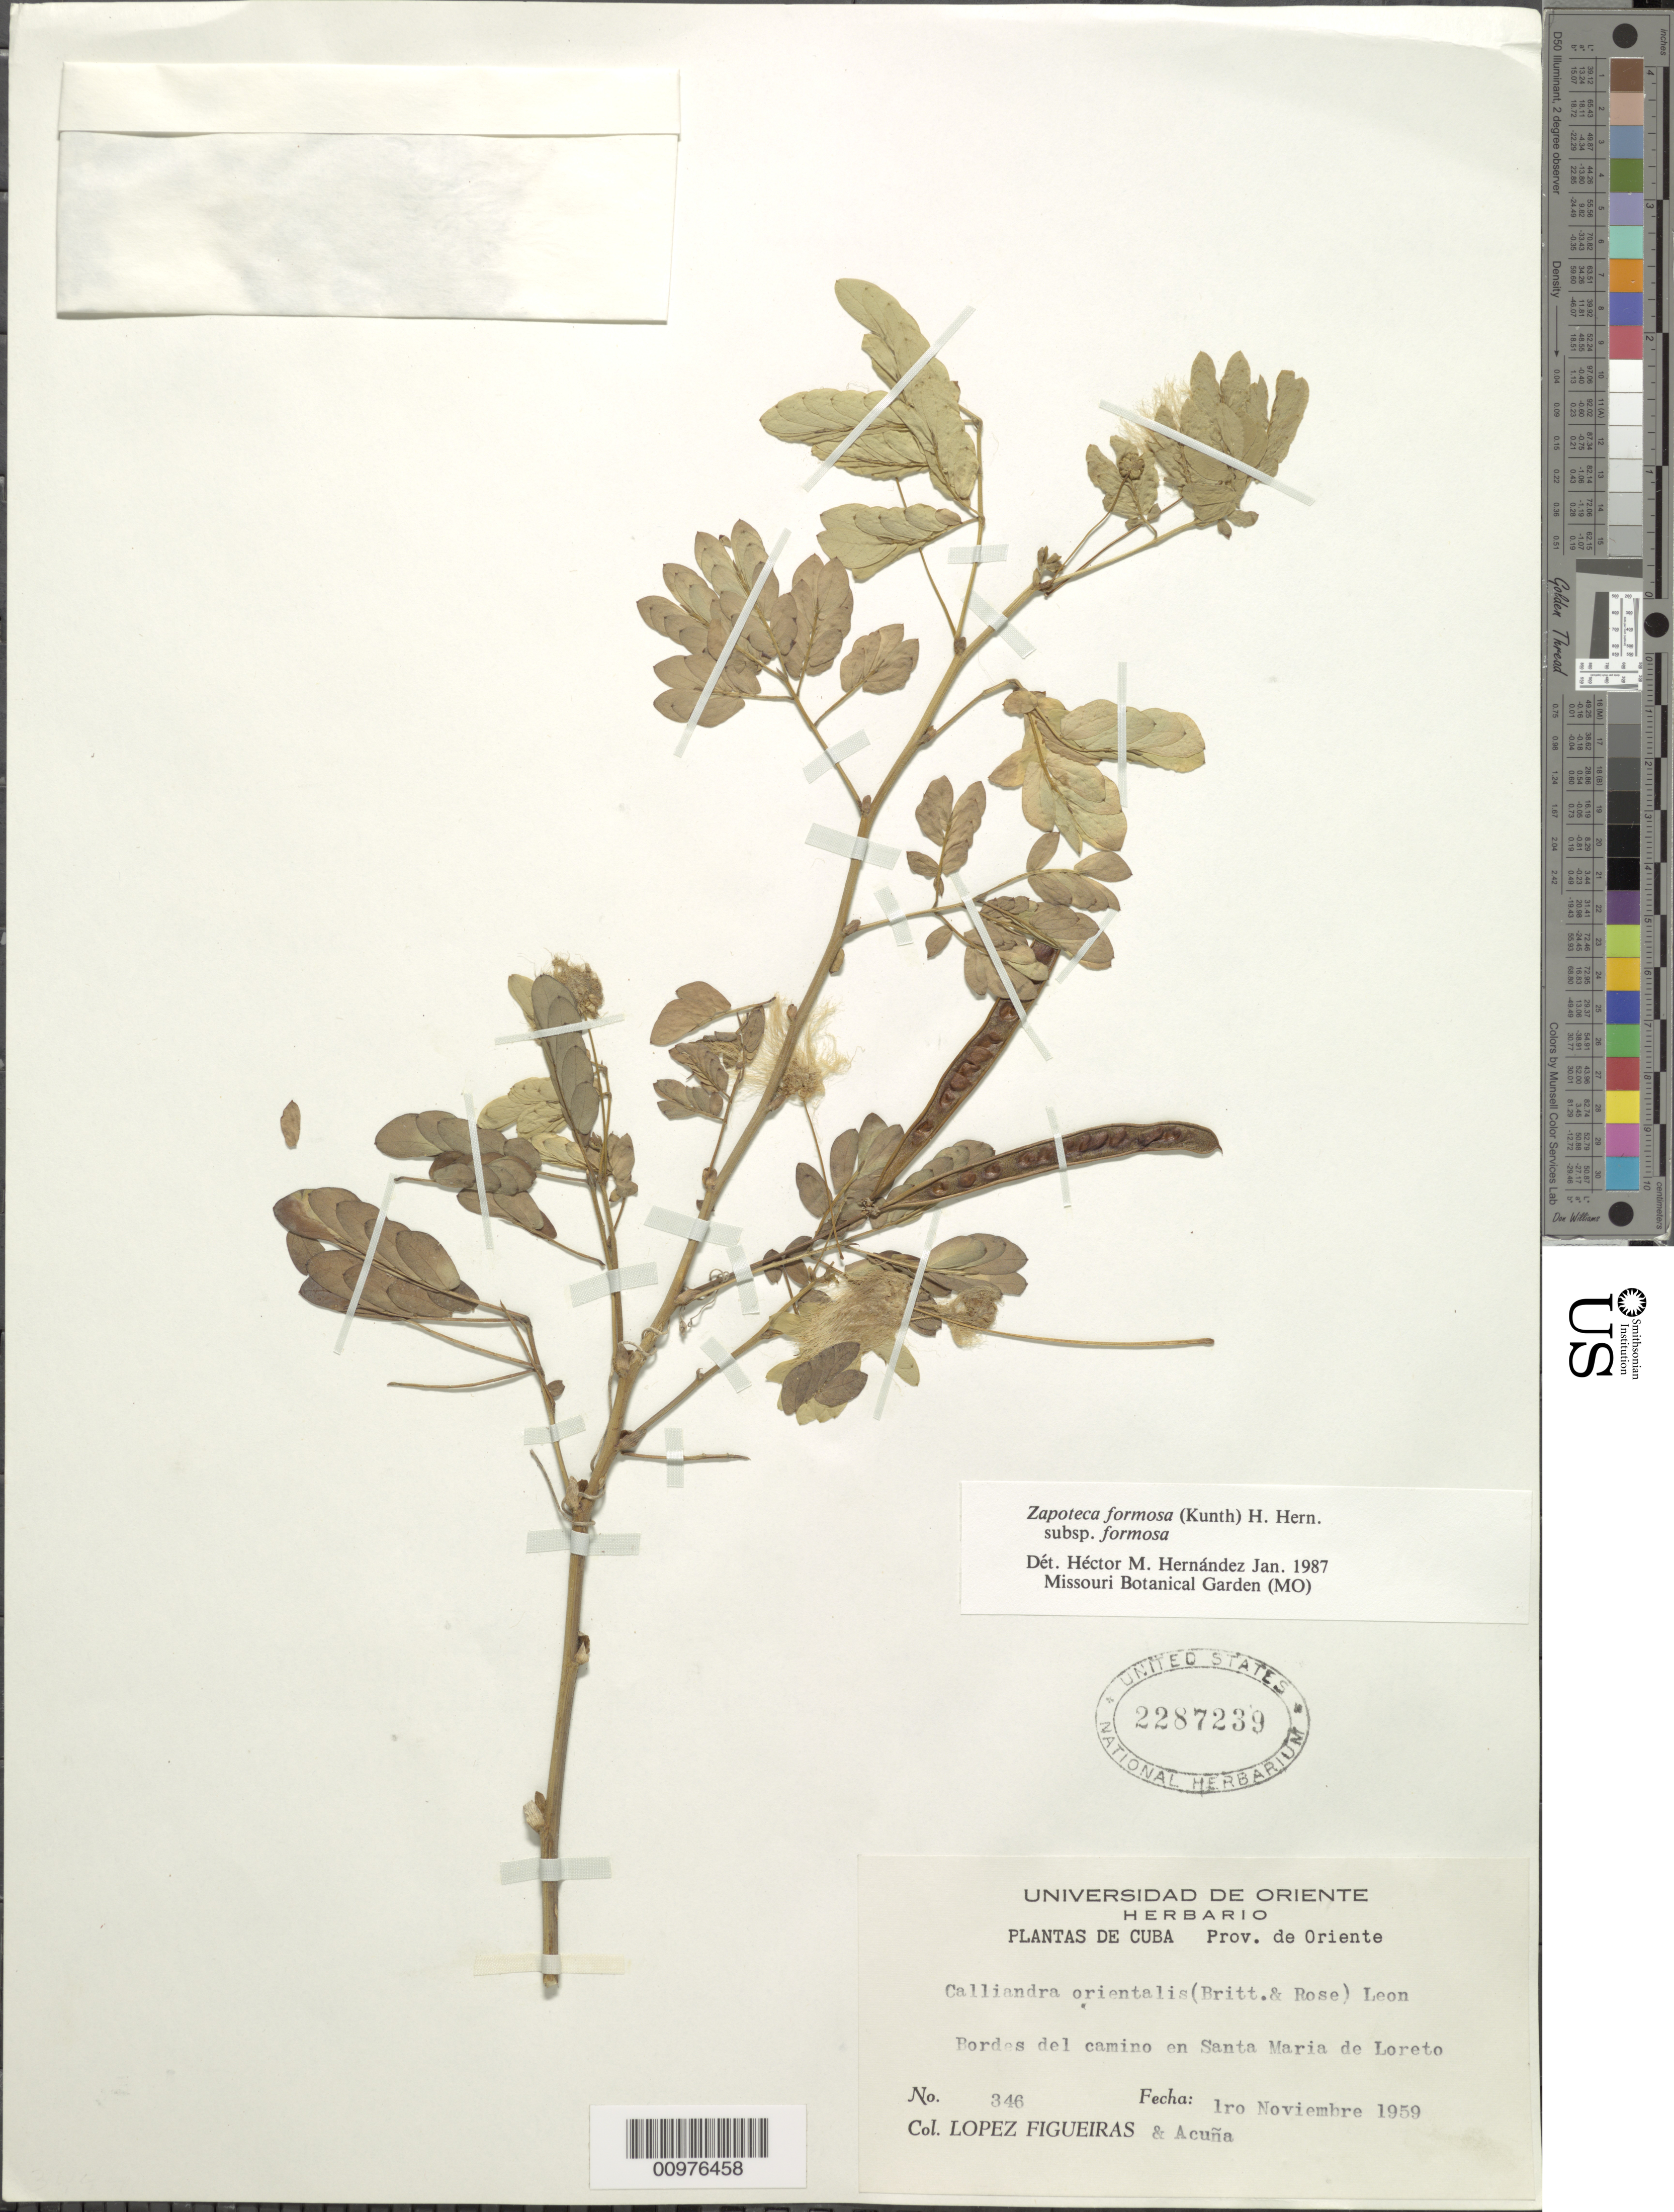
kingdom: Plantae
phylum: Tracheophyta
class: Magnoliopsida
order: Fabales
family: Fabaceae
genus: Zapoteca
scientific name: Zapoteca formosa subsp. formosa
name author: (Kunth) H.M. Hern.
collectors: M. López Figueiras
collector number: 346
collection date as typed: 01 Nov 1959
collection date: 1959-11-01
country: Cuba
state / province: Oriente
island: Cuba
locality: Bordes del camino en Santa Maria de Loreto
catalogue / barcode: US 2287239